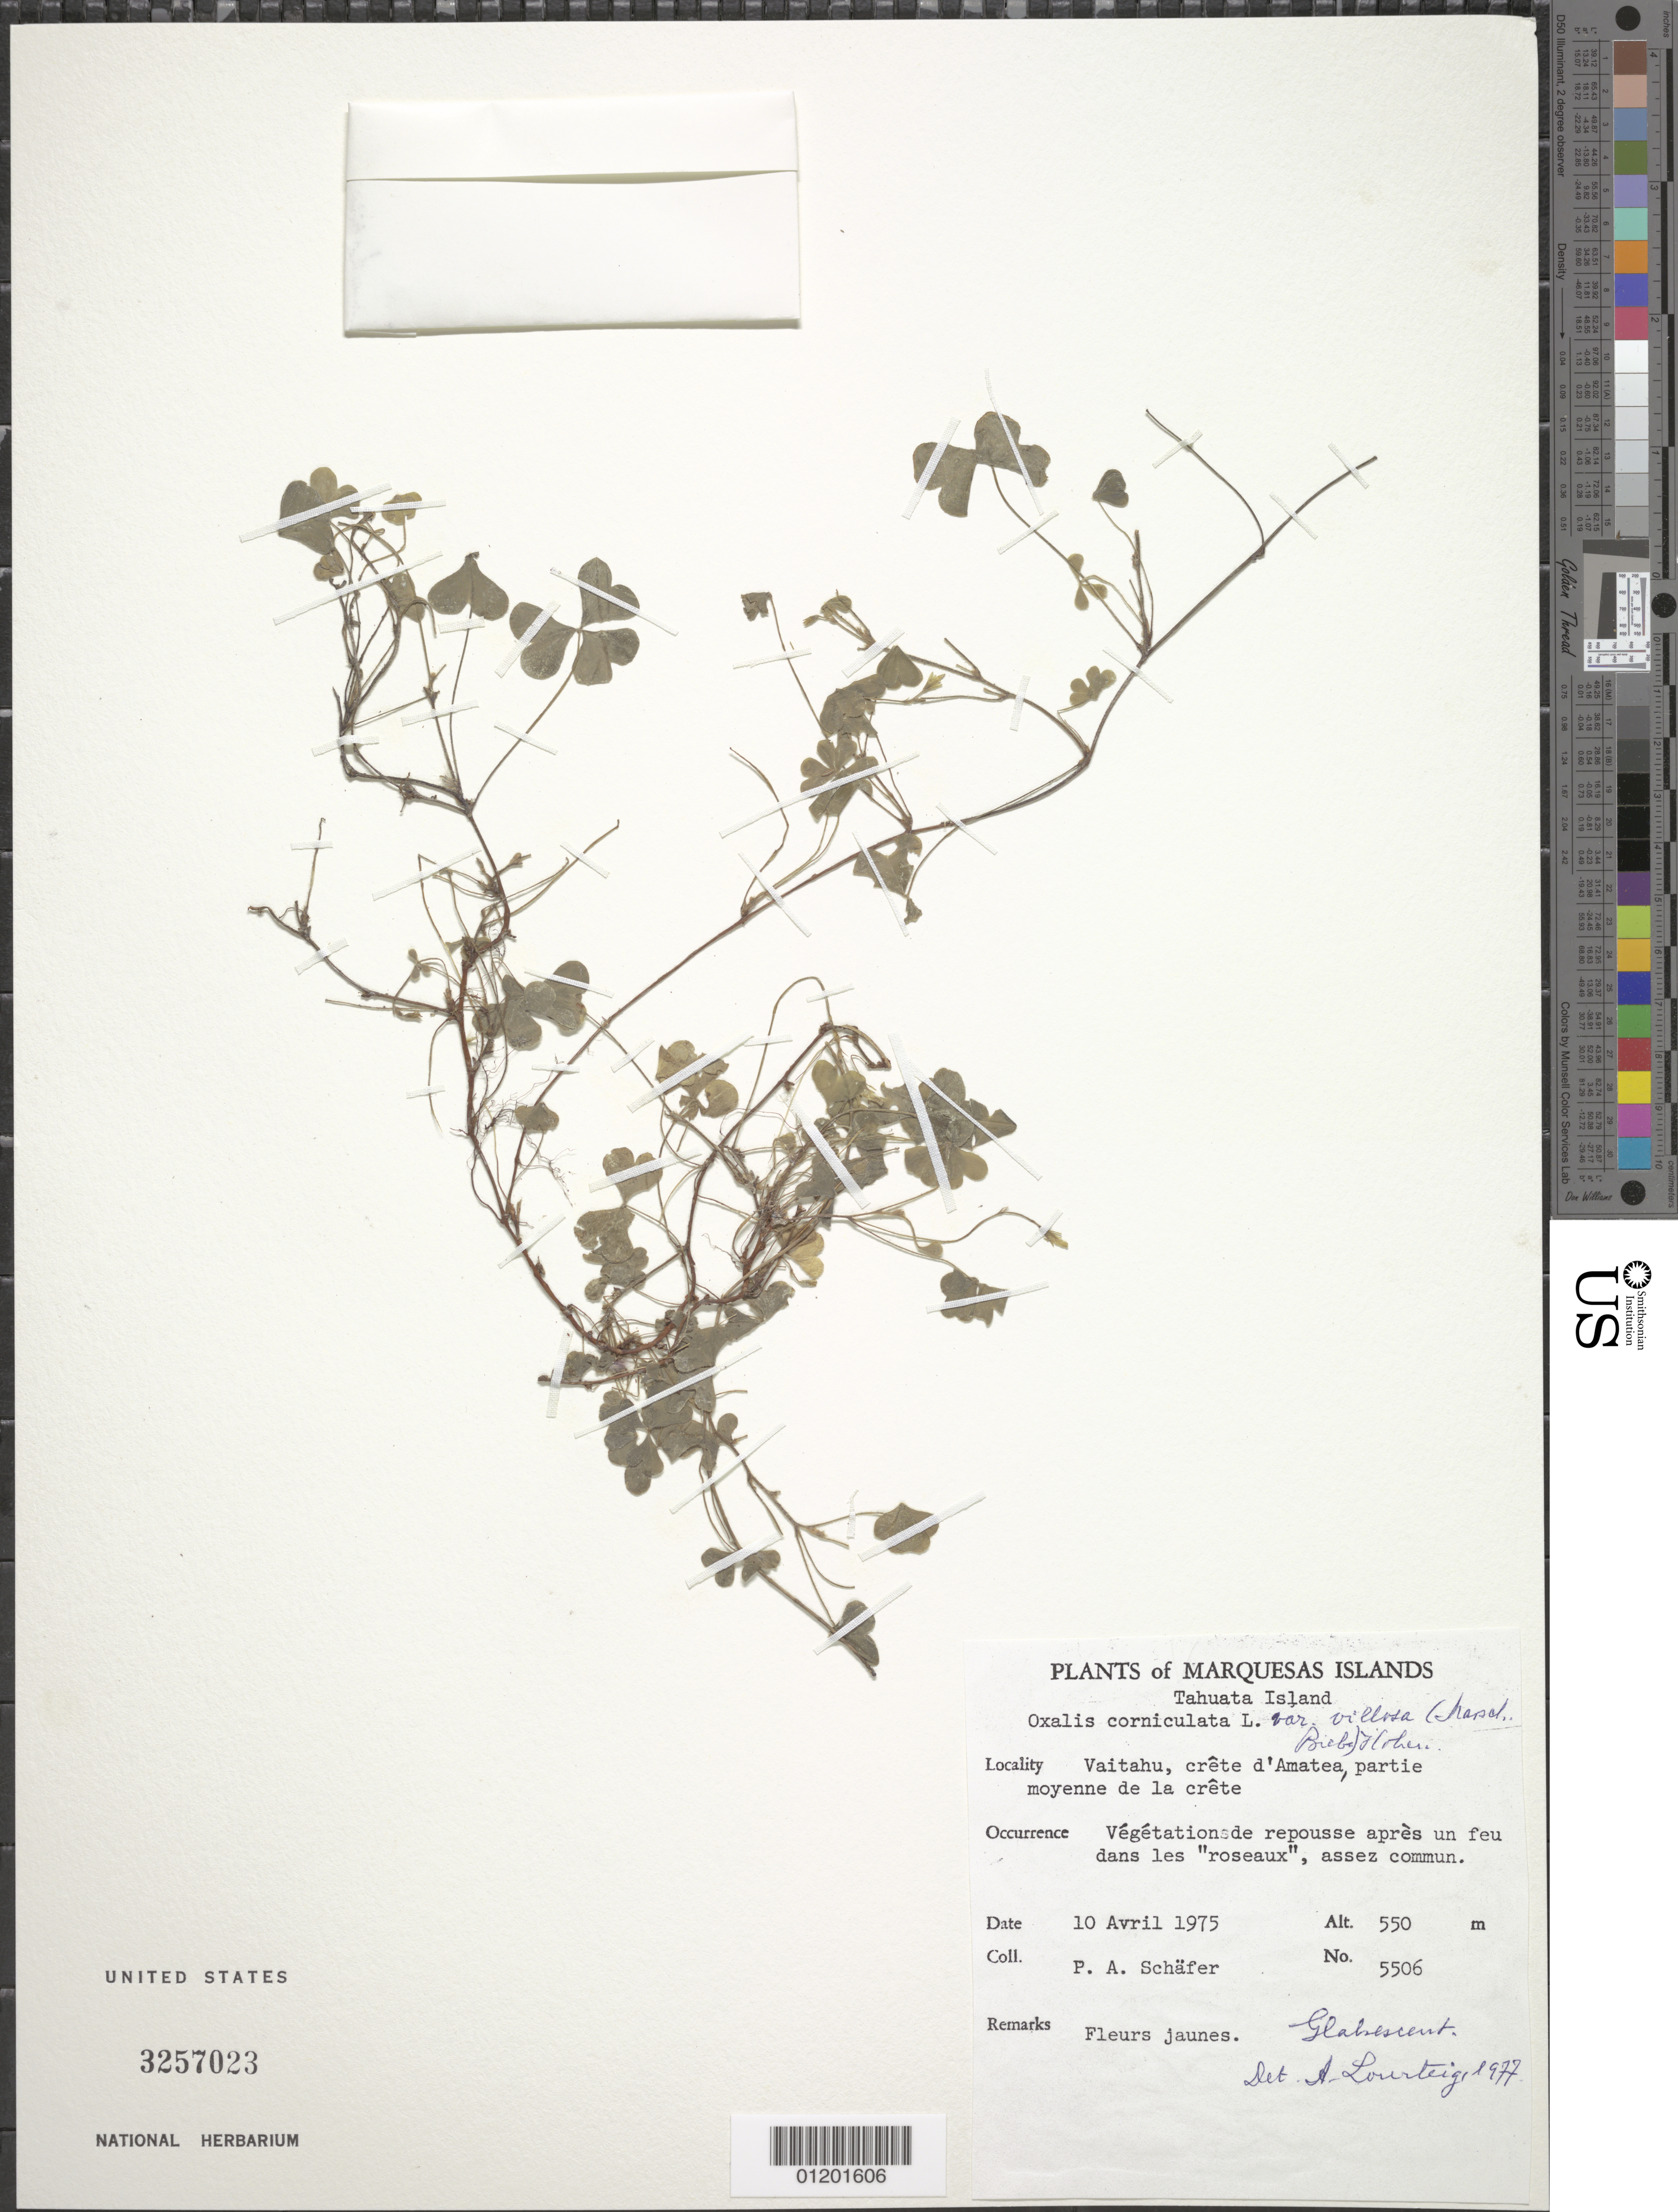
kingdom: Plantae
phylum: Tracheophyta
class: Magnoliopsida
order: Oxalidales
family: Oxalidaceae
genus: Oxalis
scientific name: Oxalis corniculata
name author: L.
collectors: P. A. Schäfer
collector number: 5506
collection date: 1975-04-10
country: French Polynesia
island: Tahuata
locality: Vaitahu, crete d'Amatea, partie moyenne de la crete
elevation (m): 550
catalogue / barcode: US 3257023